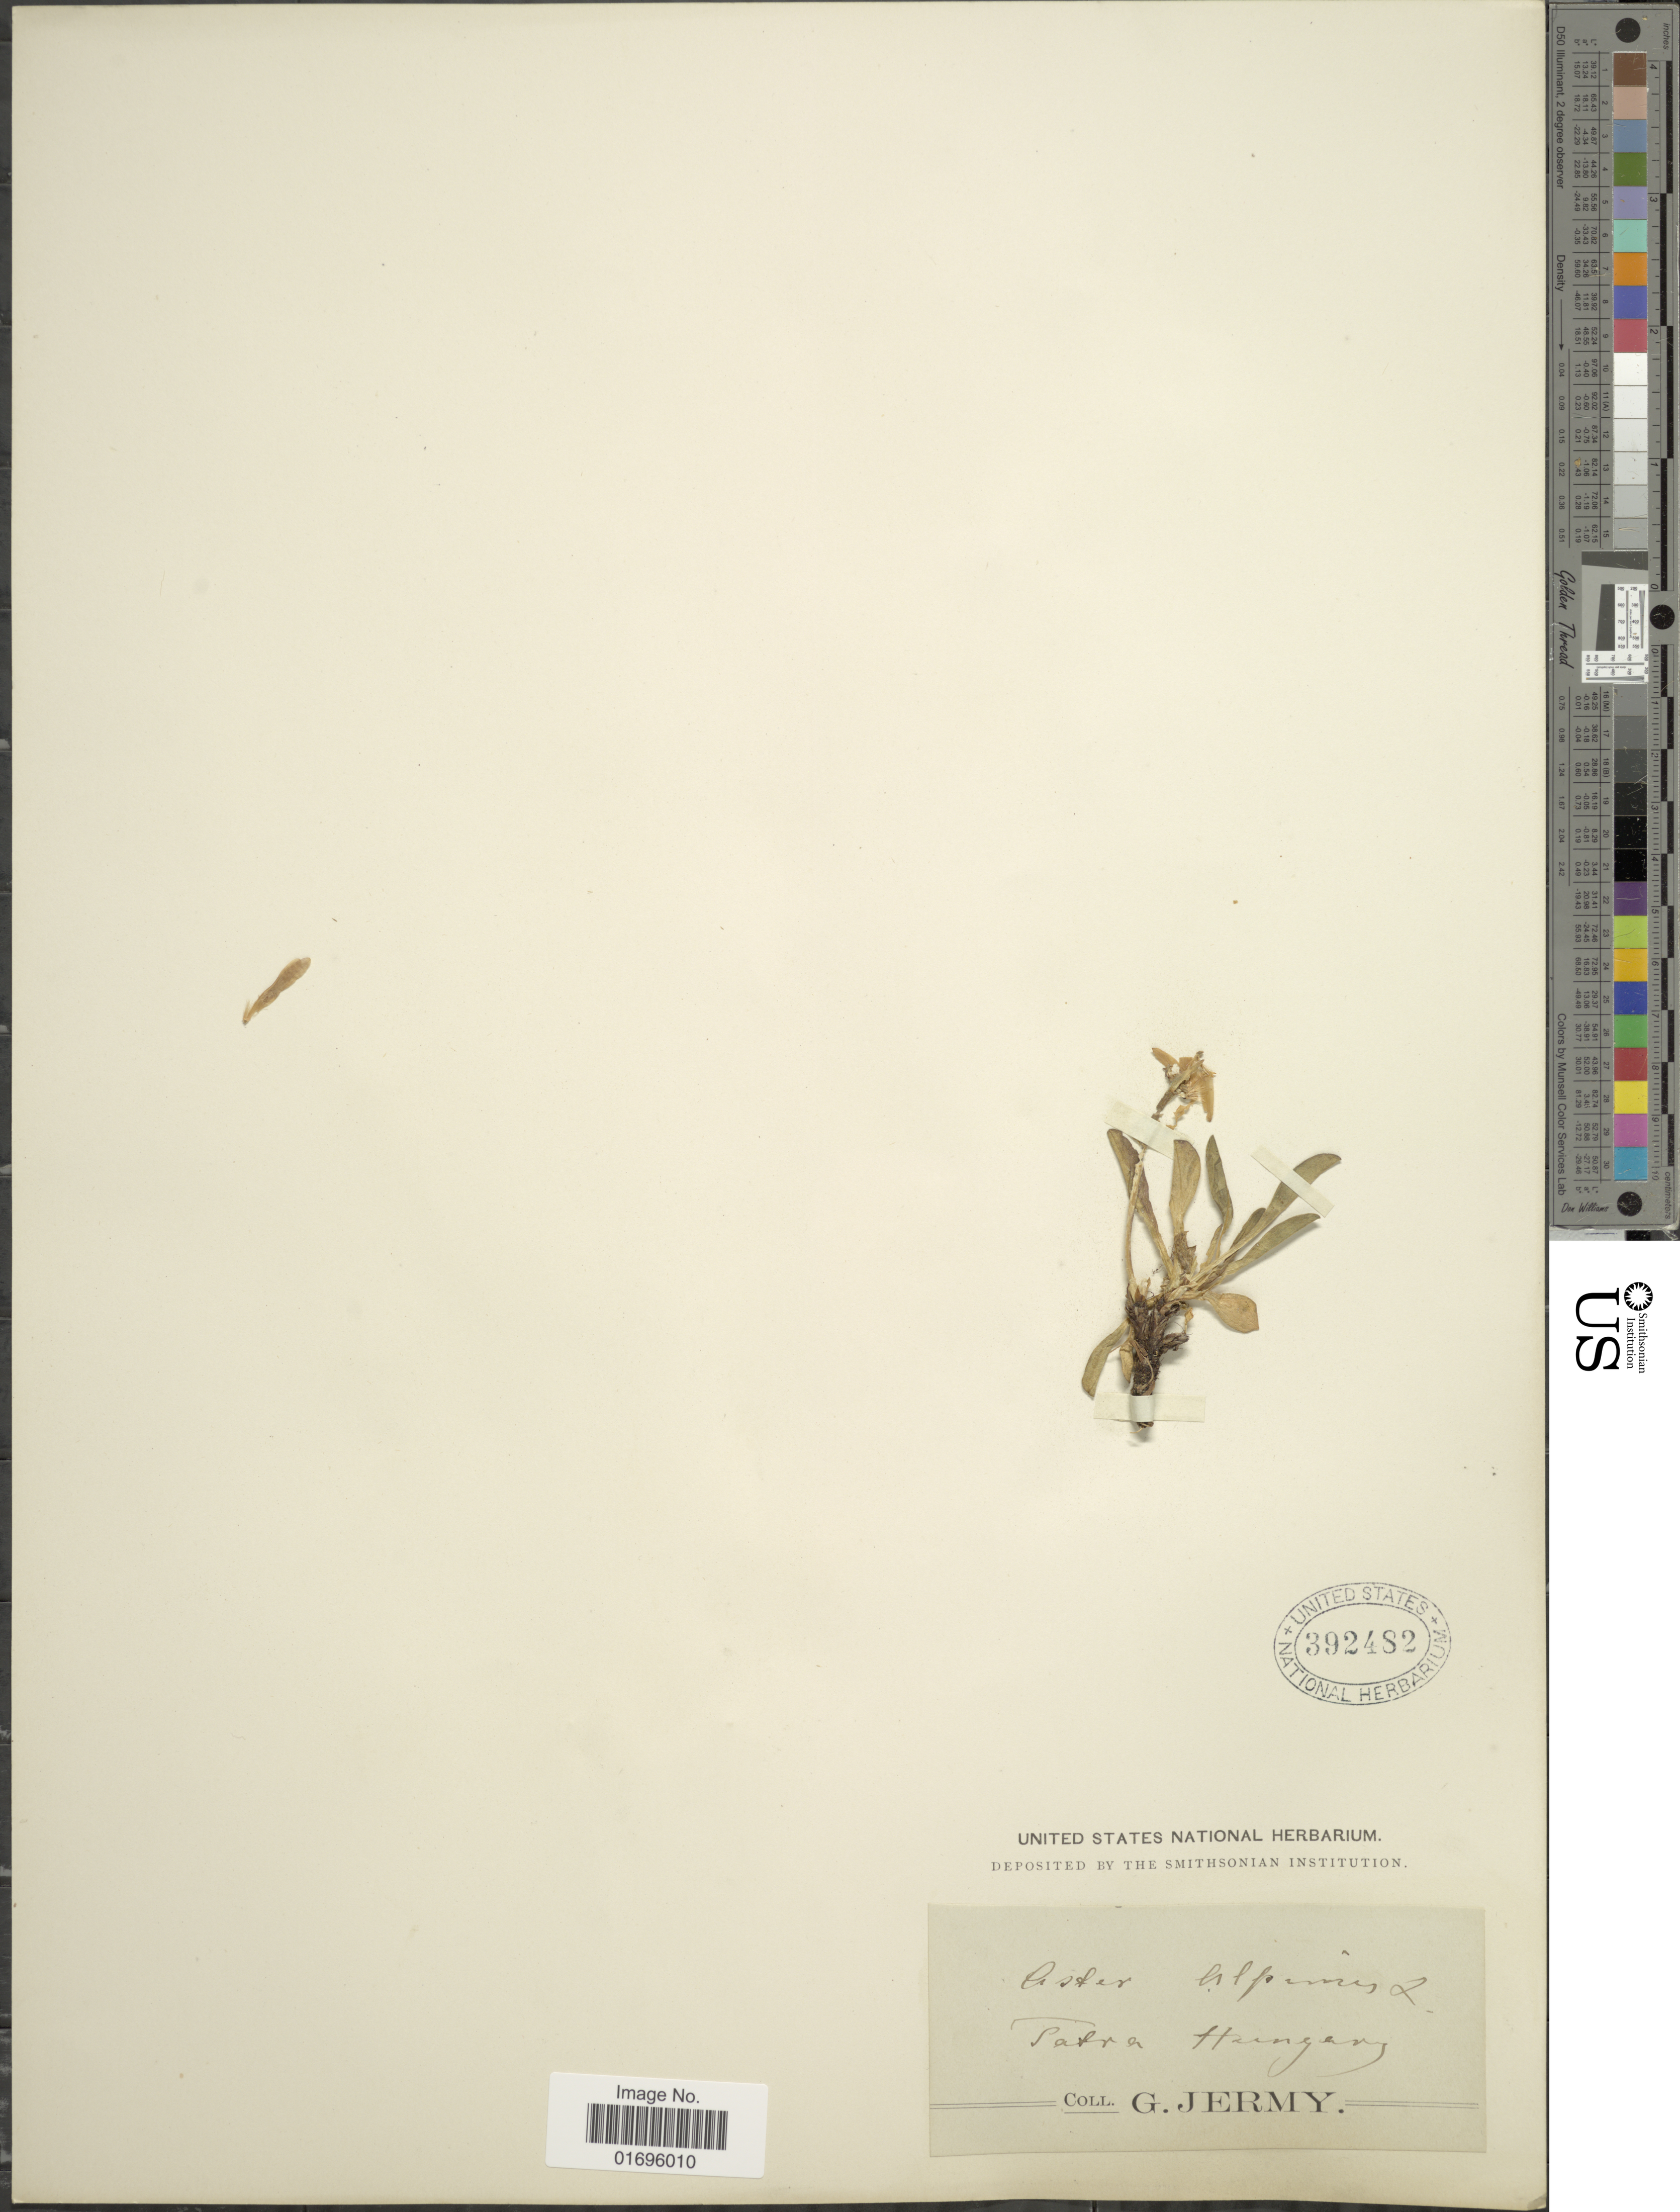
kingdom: Plantae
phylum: Tracheophyta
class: Magnoliopsida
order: Asterales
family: Asteraceae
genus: Aster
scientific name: Aster alpinus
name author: L.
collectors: G. Jermy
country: Hungary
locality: Tatra Hungary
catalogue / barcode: US 392482